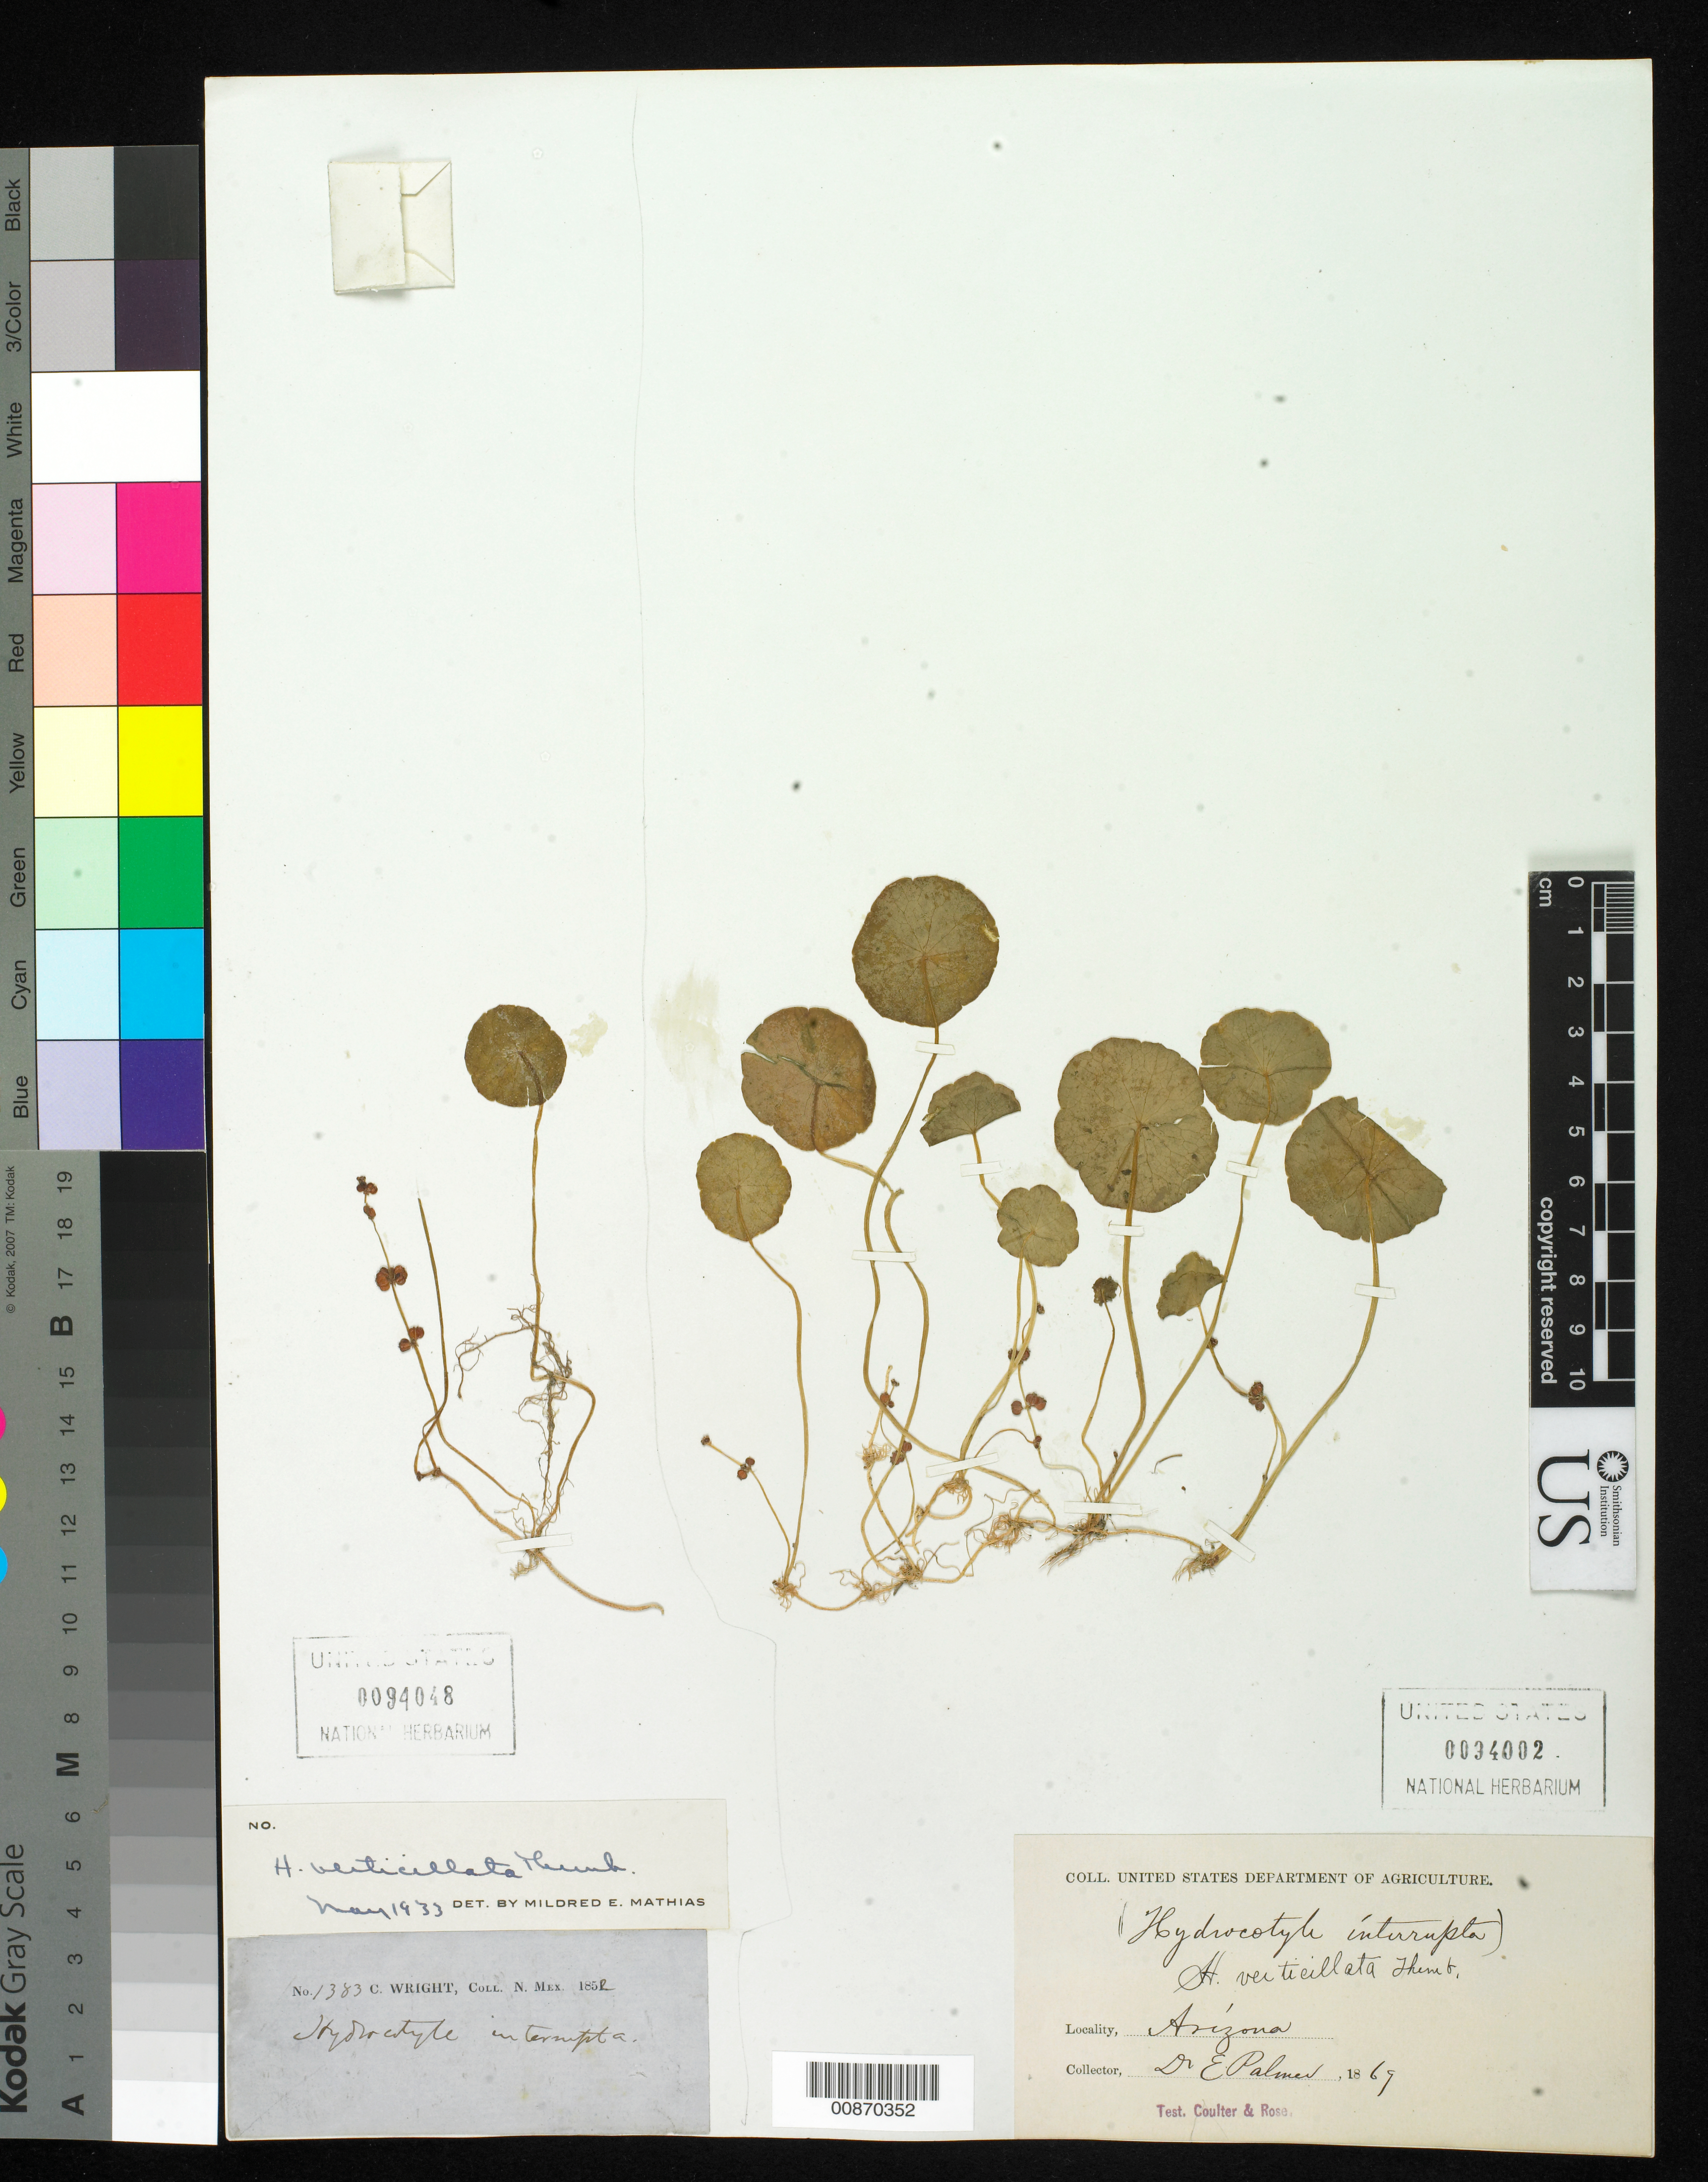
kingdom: Plantae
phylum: Tracheophyta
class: Magnoliopsida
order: Apiales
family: Araliaceae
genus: Hydrocotyle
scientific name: Hydrocotyle verticillata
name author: Thunb.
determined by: Mathias, M. E.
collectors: E. Palmer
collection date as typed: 1869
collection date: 1869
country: United States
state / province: Arizona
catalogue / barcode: US 94002